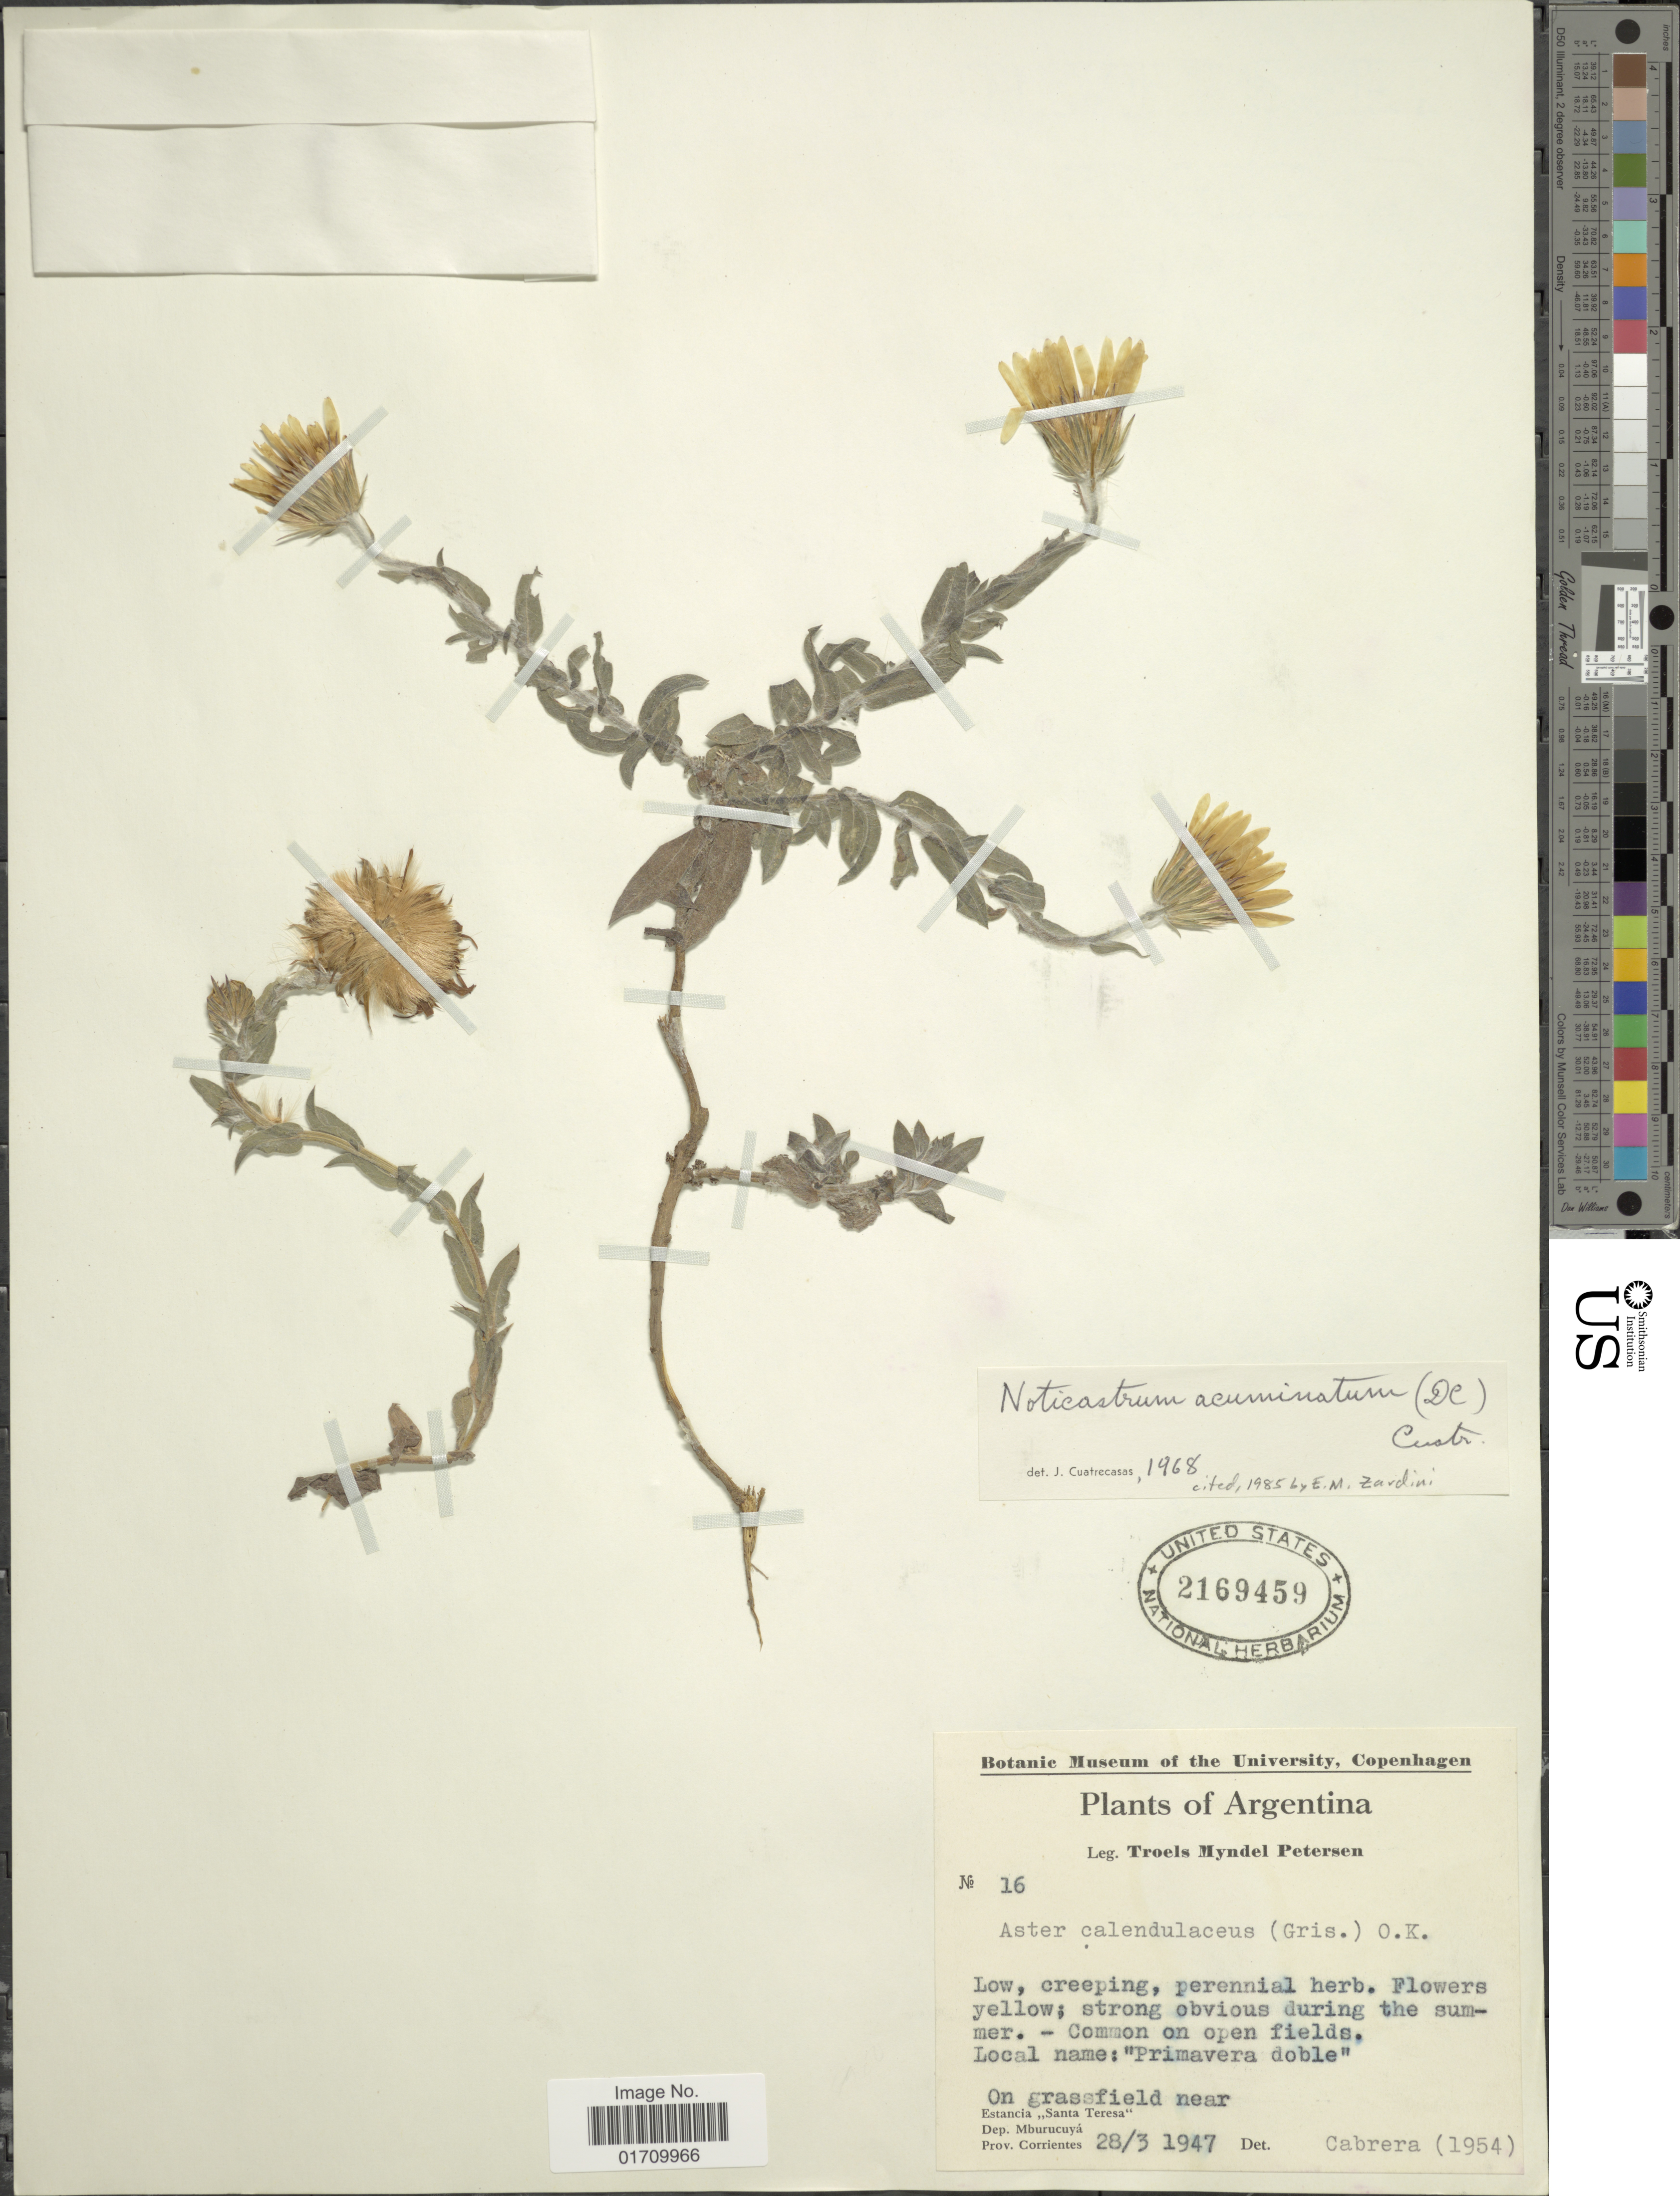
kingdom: Plantae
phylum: Tracheophyta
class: Magnoliopsida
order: Asterales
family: Asteraceae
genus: Noticastrum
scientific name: Noticastrum acuminatum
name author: (DC.) Cuatrec.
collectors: T. M. Petersen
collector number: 16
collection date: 1947-03-28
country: Argentina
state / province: Corrientes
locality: Grassfield near Estancia "Santa Teresa", Dep. Mburucuya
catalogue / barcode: US 2169459